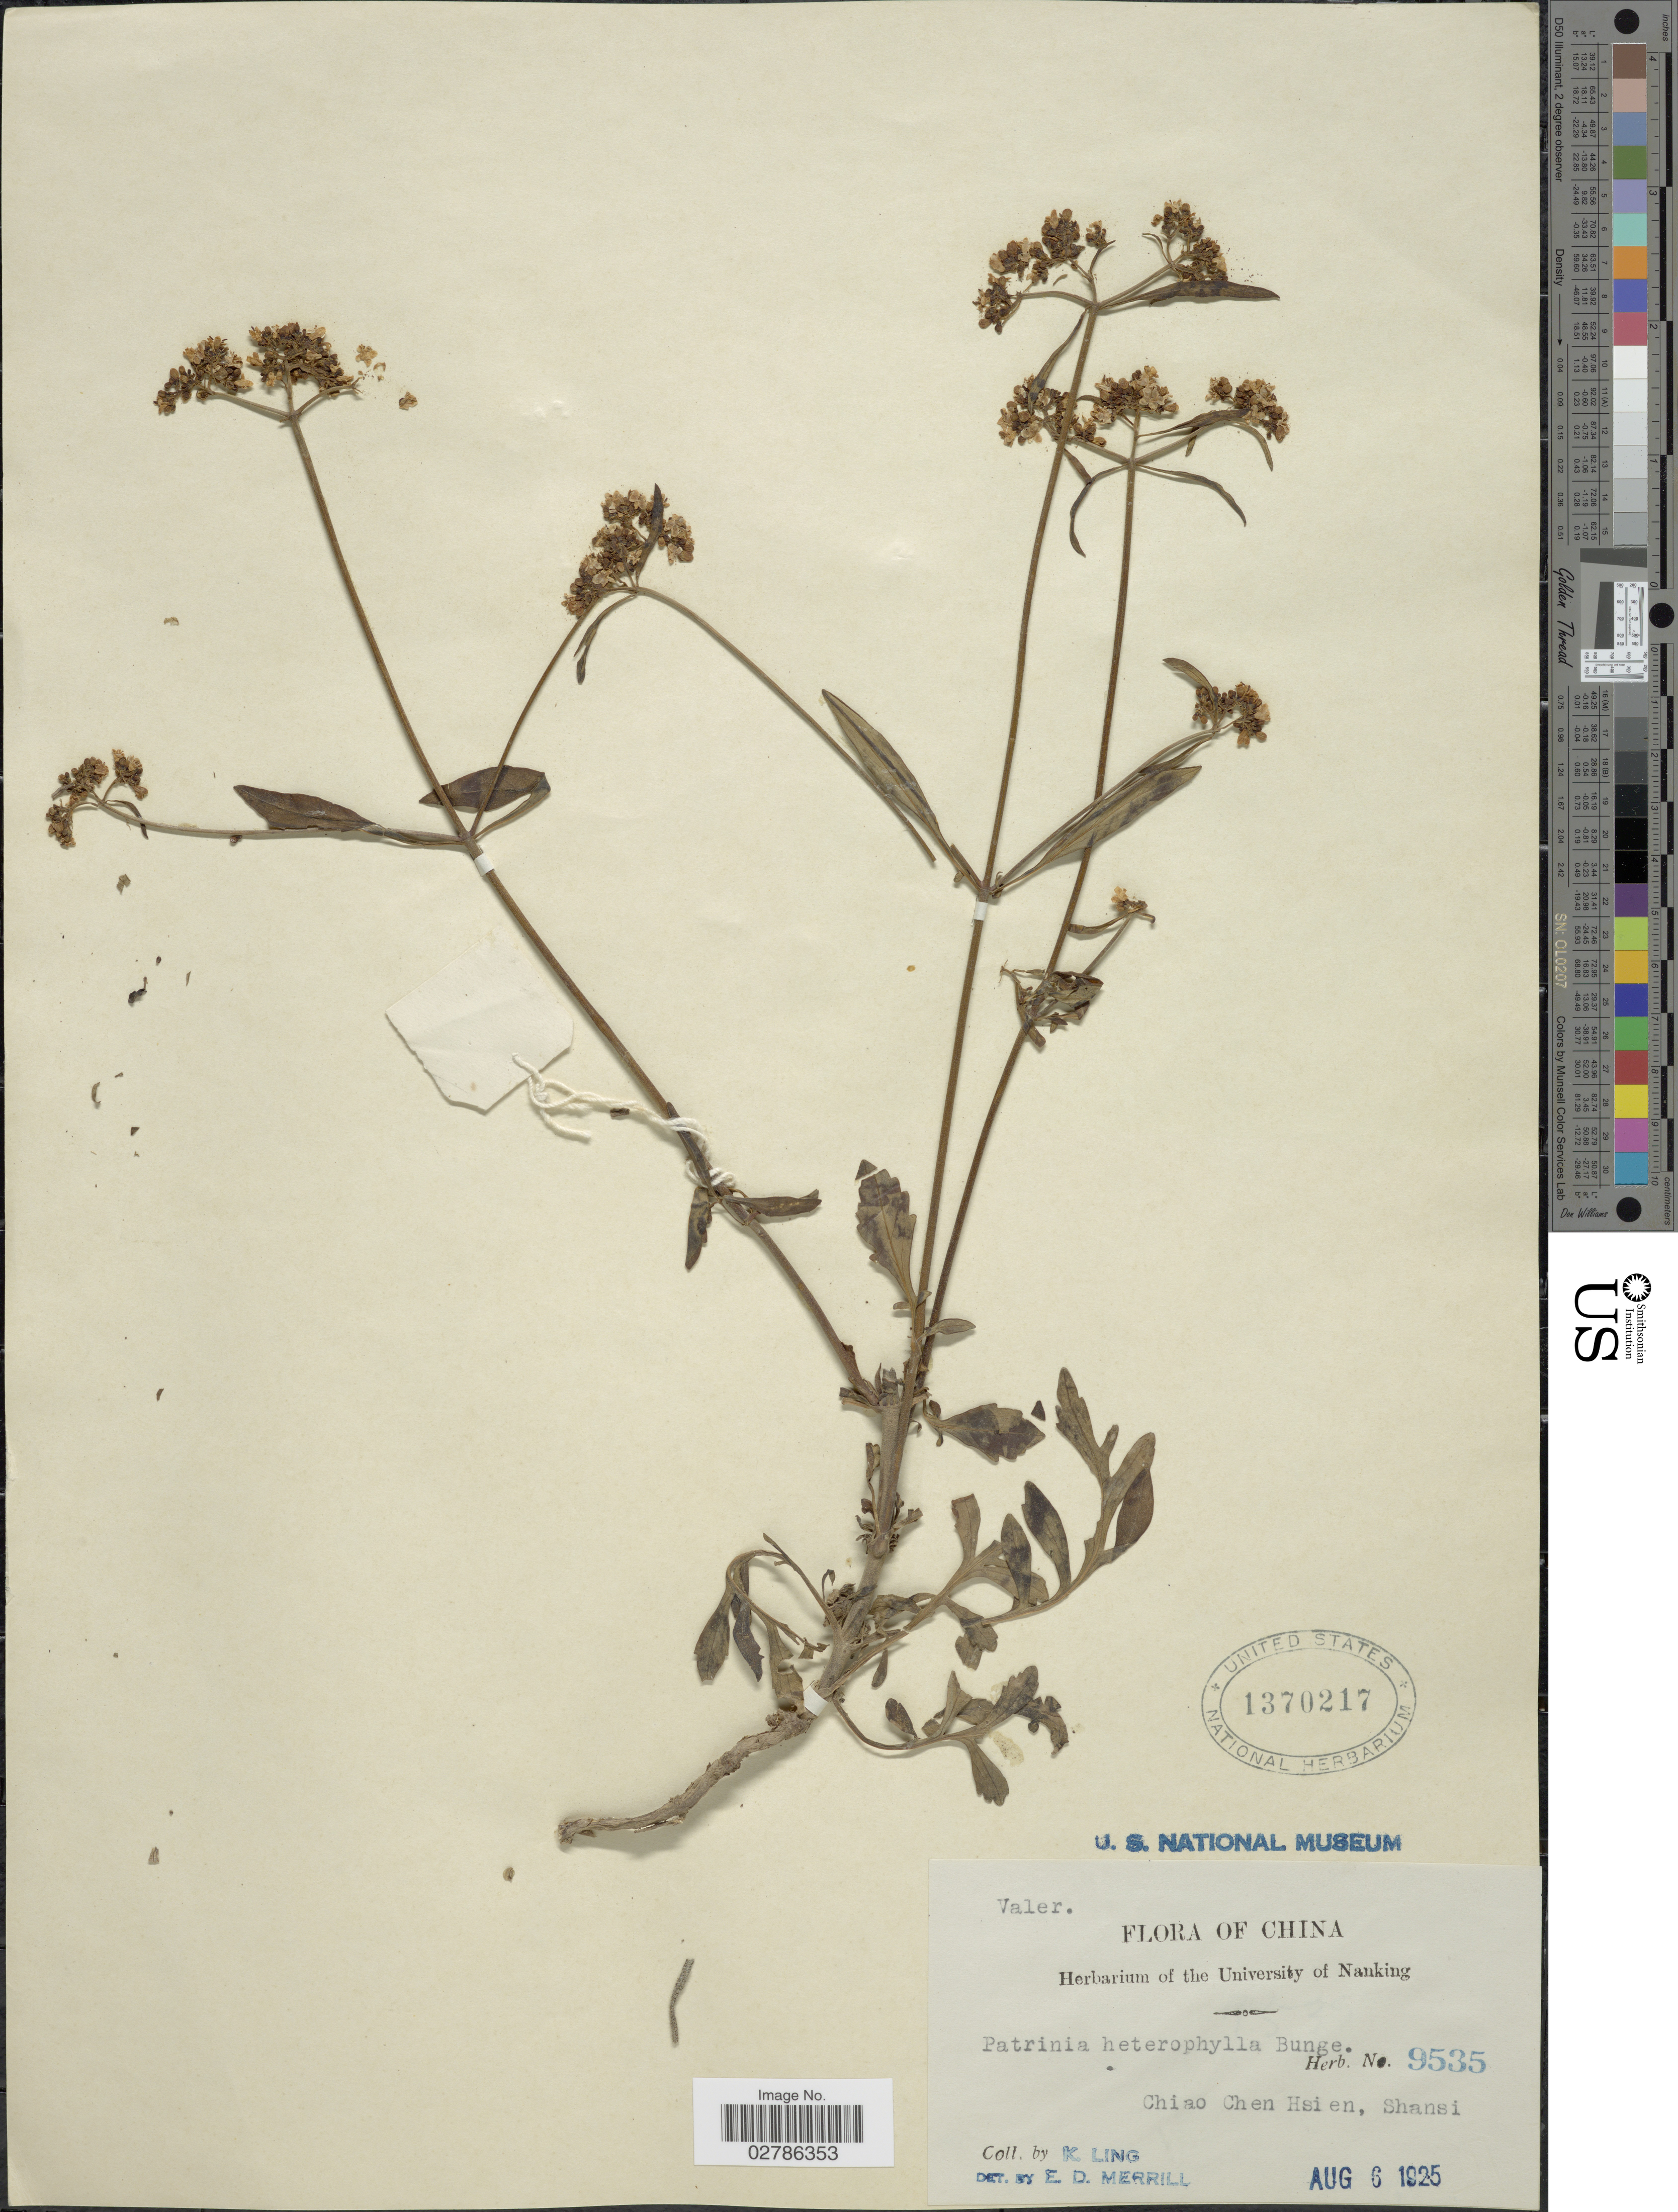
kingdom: Plantae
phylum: Tracheophyta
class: Magnoliopsida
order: Dipsacales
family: Caprifoliaceae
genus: Patrinia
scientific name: Patrinia heterophylla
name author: Bunge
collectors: K. Ling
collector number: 9535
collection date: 1925-08-06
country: China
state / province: Shanxi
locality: Chiao Chen Hsi en, Shansi.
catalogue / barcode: US 1370217